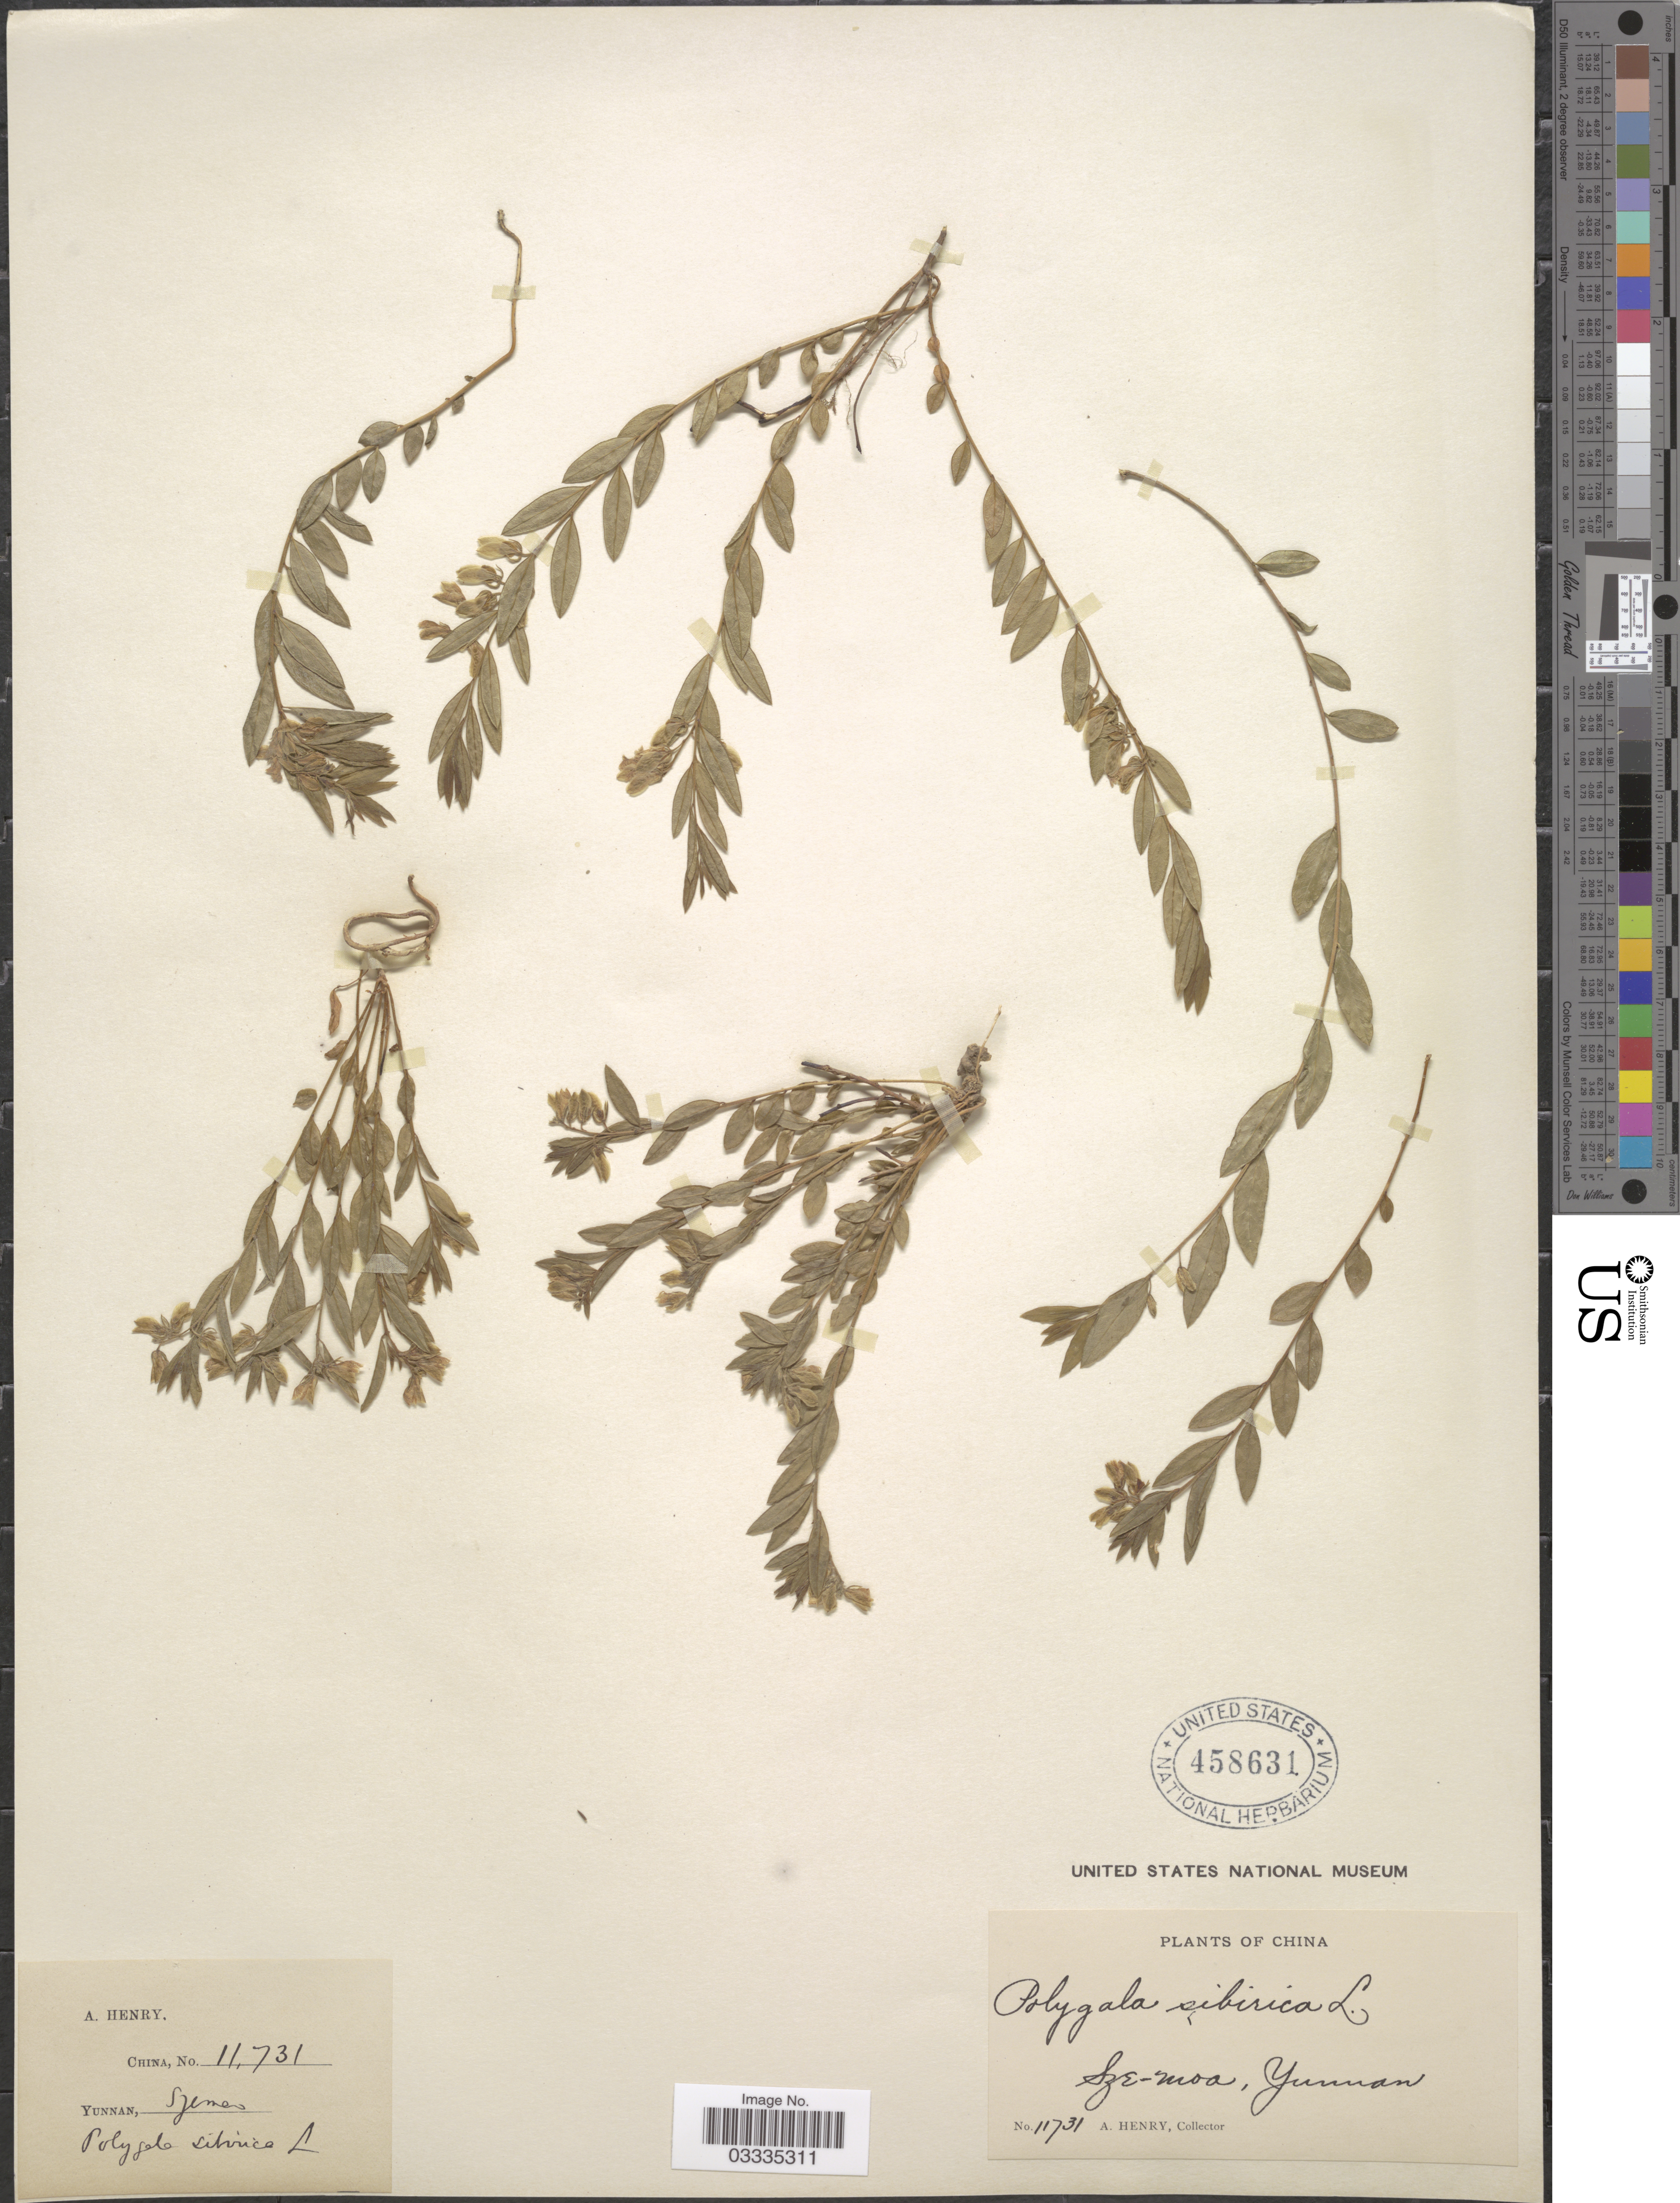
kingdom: Plantae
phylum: Tracheophyta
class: Magnoliopsida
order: Fabales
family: Polygalaceae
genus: Polygala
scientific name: Polygala sibirica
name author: L.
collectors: A. Henry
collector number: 11731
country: China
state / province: Yunnan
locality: Sze-moa.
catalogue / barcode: US 458631